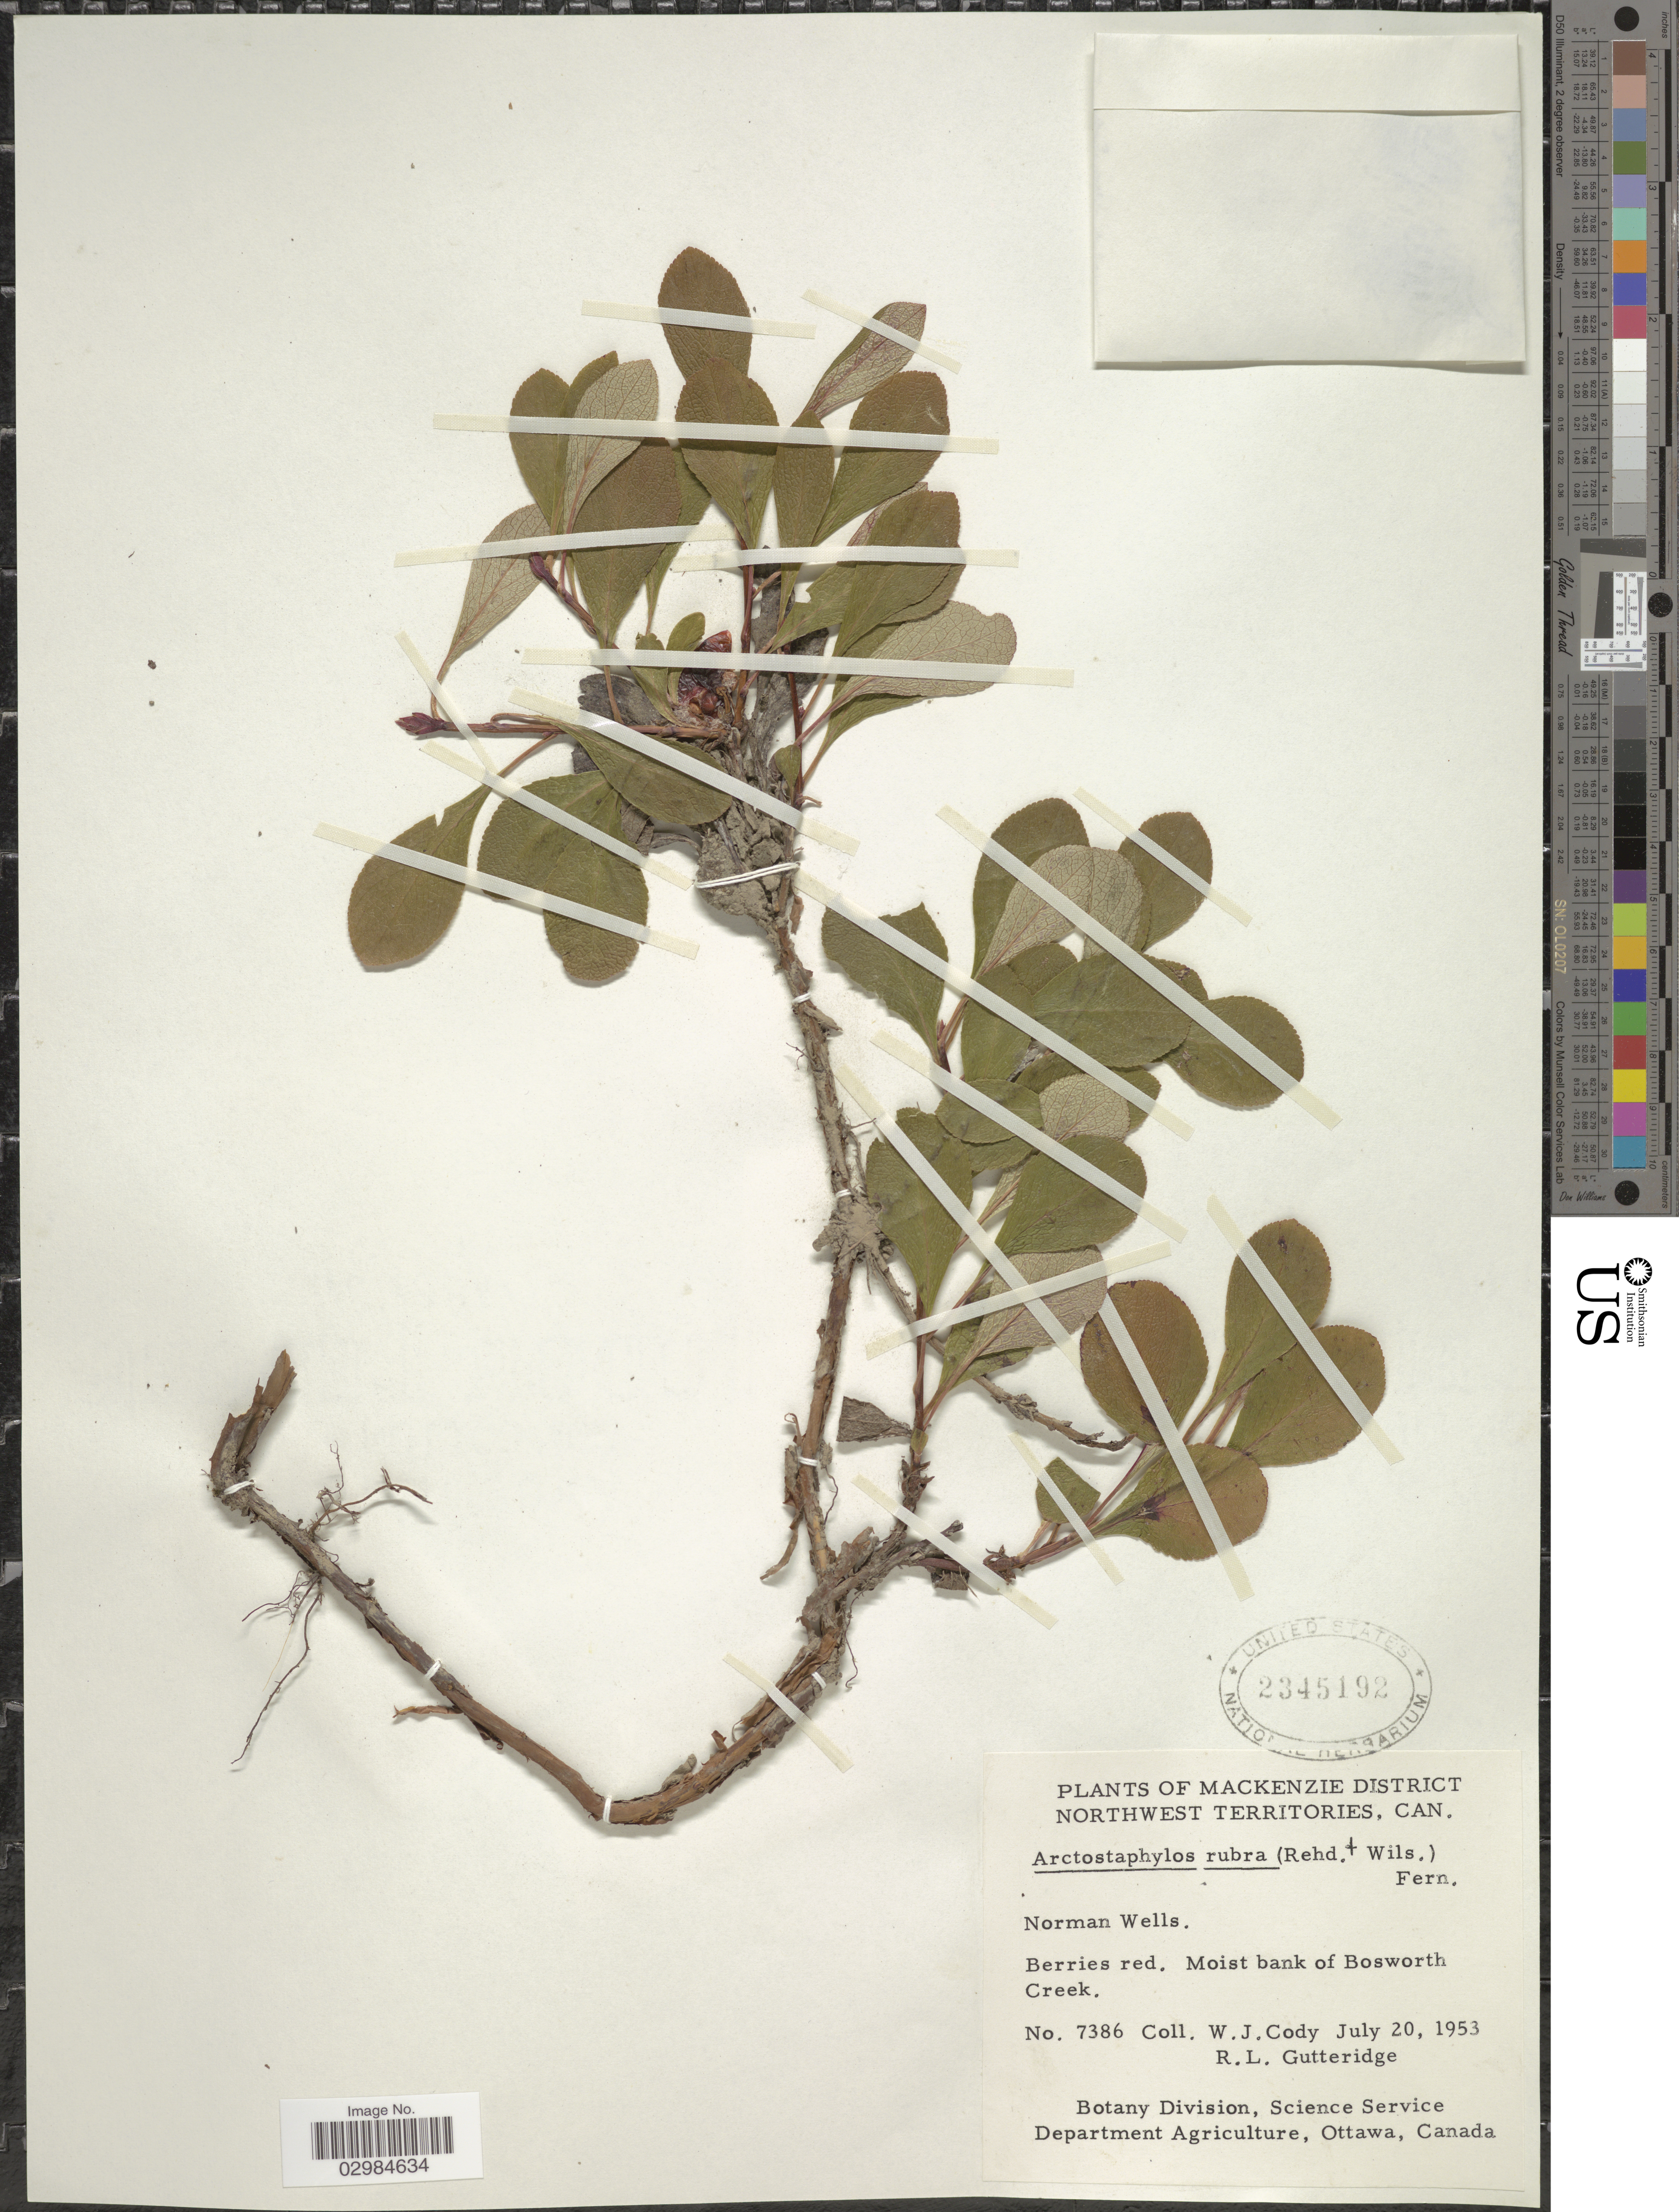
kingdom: Plantae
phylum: Tracheophyta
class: Magnoliopsida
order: Ericales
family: Ericaceae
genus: Arctostaphylos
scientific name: Arctostaphylos rubra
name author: (Rehder & E.H. Wilson) Fernald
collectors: W. Cody & R. Gutteridge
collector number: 7386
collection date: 1953-07-20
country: Canada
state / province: Northwest Territories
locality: Mackenzie District. Norman Wells. Bank of Bosworth Creek.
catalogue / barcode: US 2345192